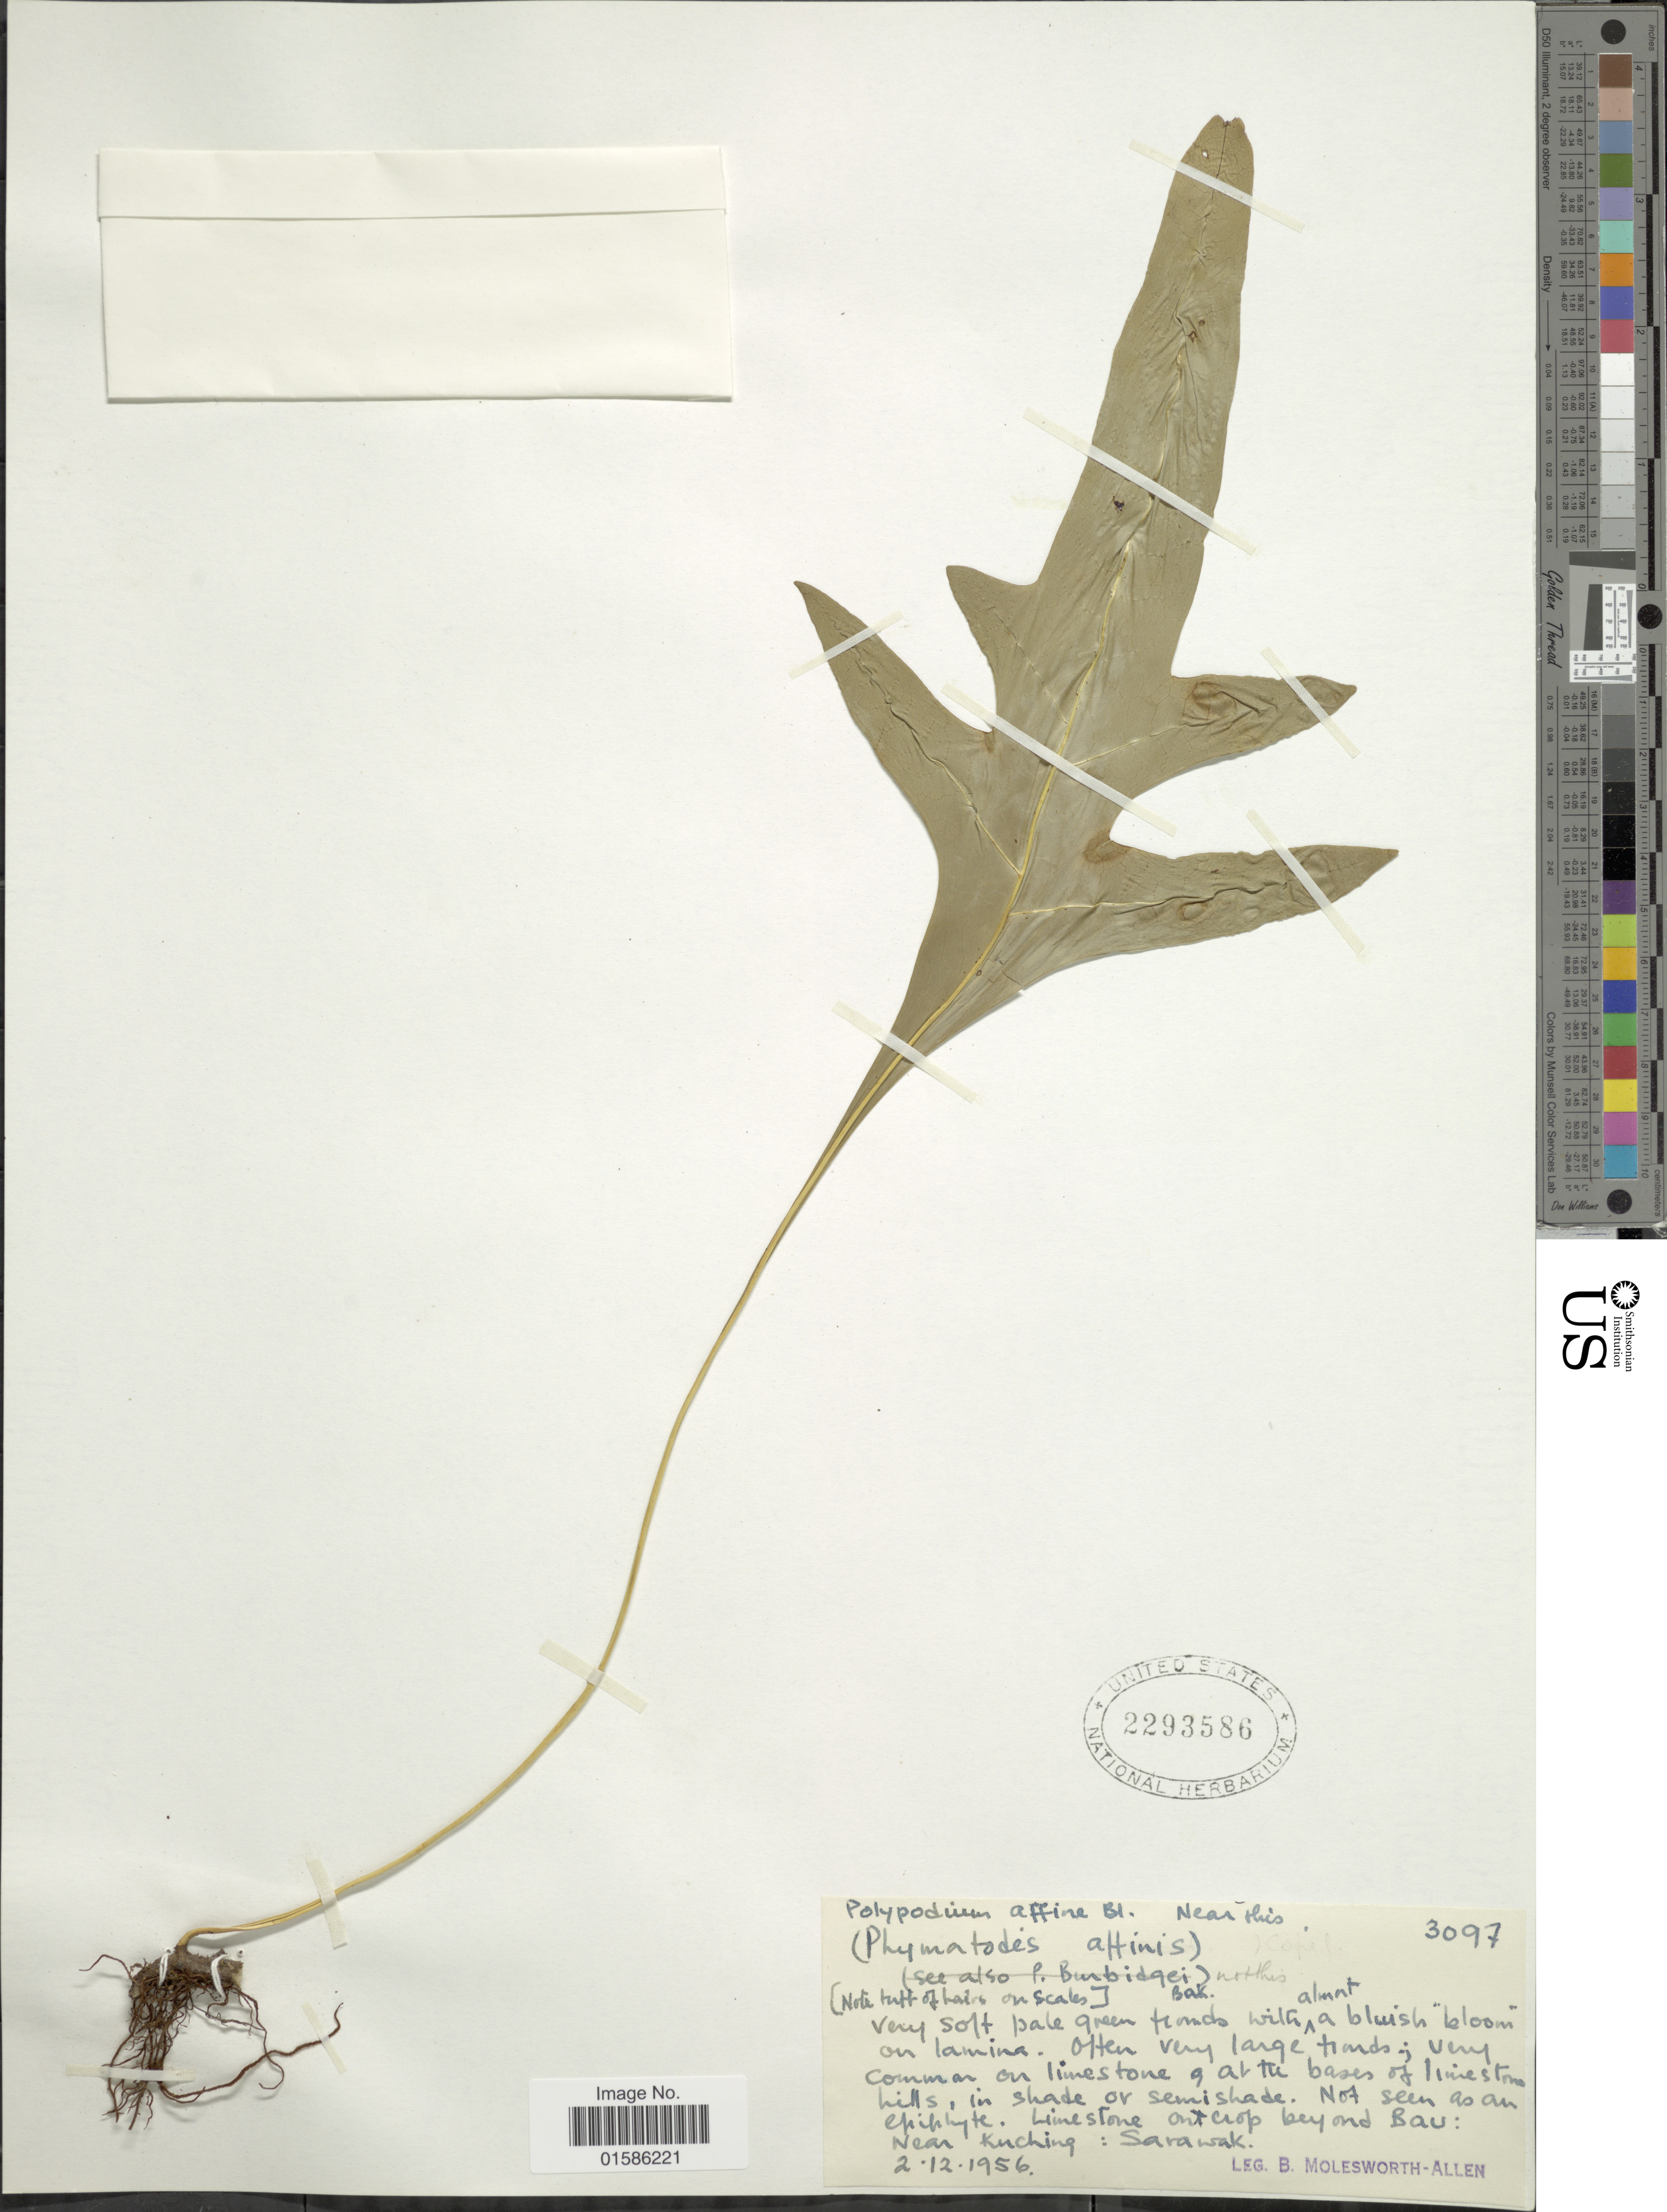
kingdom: Plantae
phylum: Tracheophyta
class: Polypodiopsida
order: Polypodiales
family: Polypodiaceae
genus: Microsorum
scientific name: Microsorum commutatum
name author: (Blume) Copel.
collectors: B. E. G. Molesworth-Allen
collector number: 3097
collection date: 1956-12-02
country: Malaysia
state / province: Sarawak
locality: Near Kuching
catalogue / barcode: US 2293586